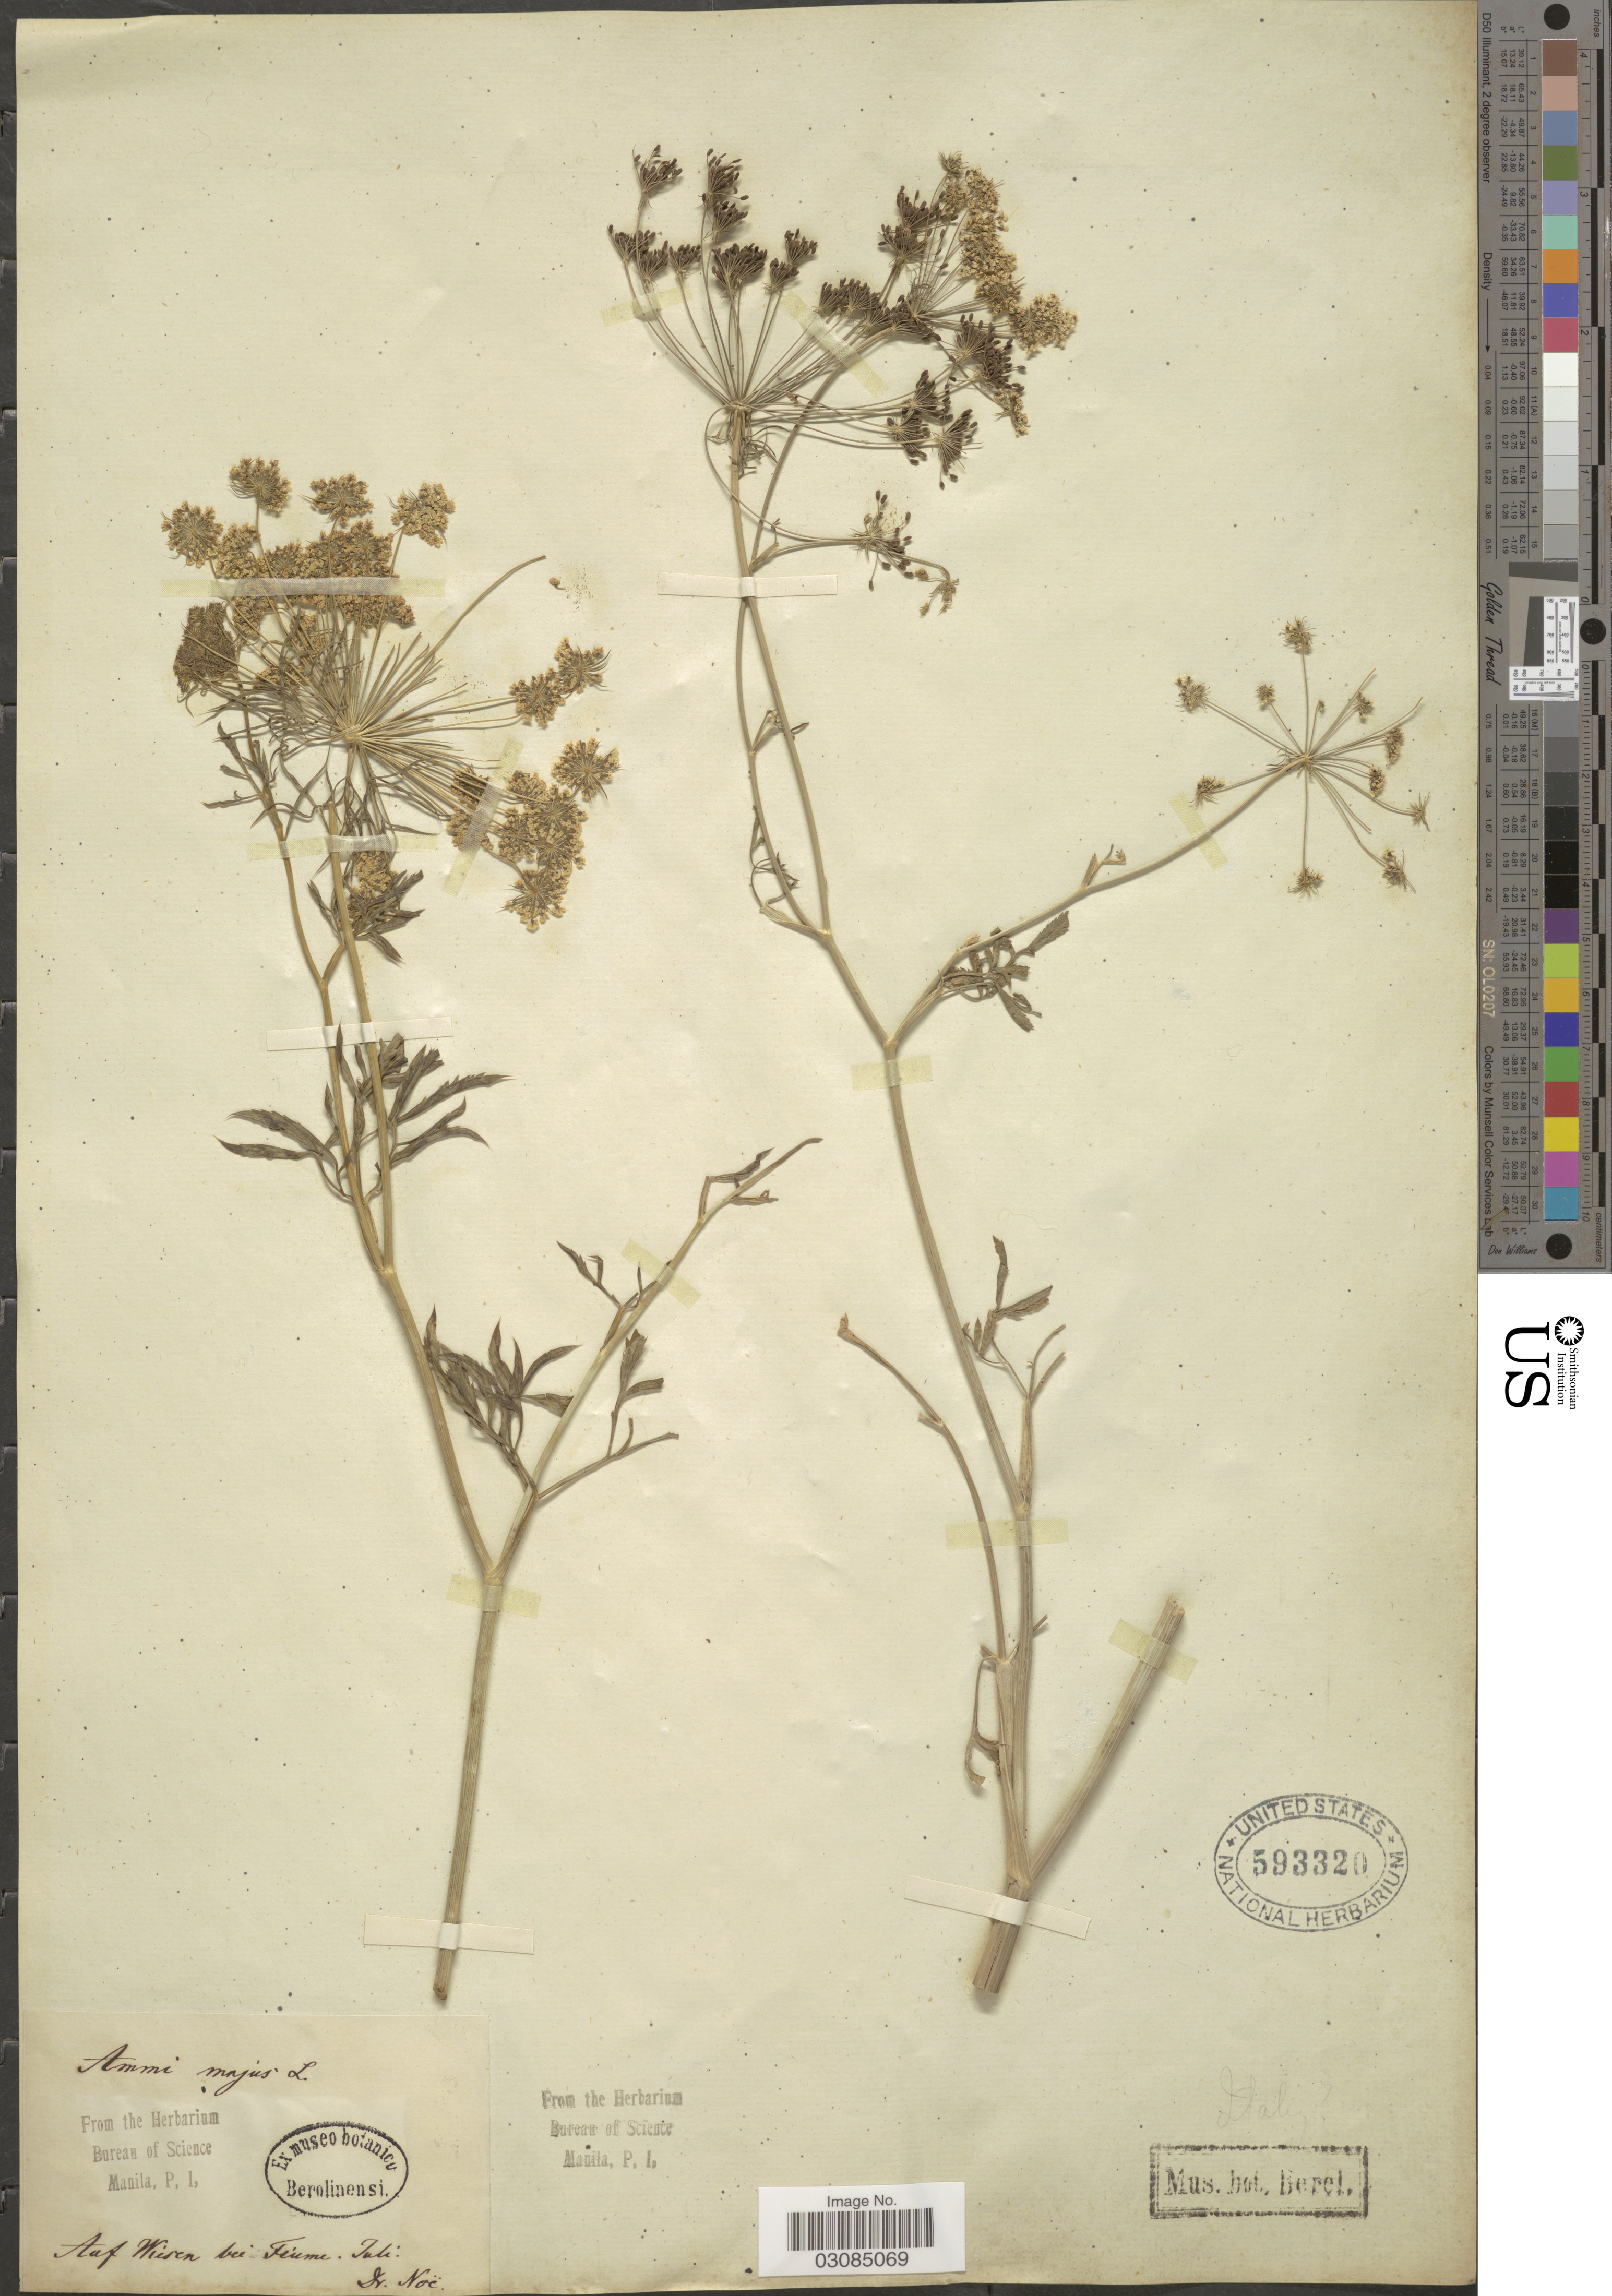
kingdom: Plantae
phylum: Tracheophyta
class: Magnoliopsida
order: Apiales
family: Apiaceae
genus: Ammi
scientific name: Ammi majus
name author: L.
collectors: Noë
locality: Auf Wiese bei Fiume, Tali. [interpreted]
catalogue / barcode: US 593320